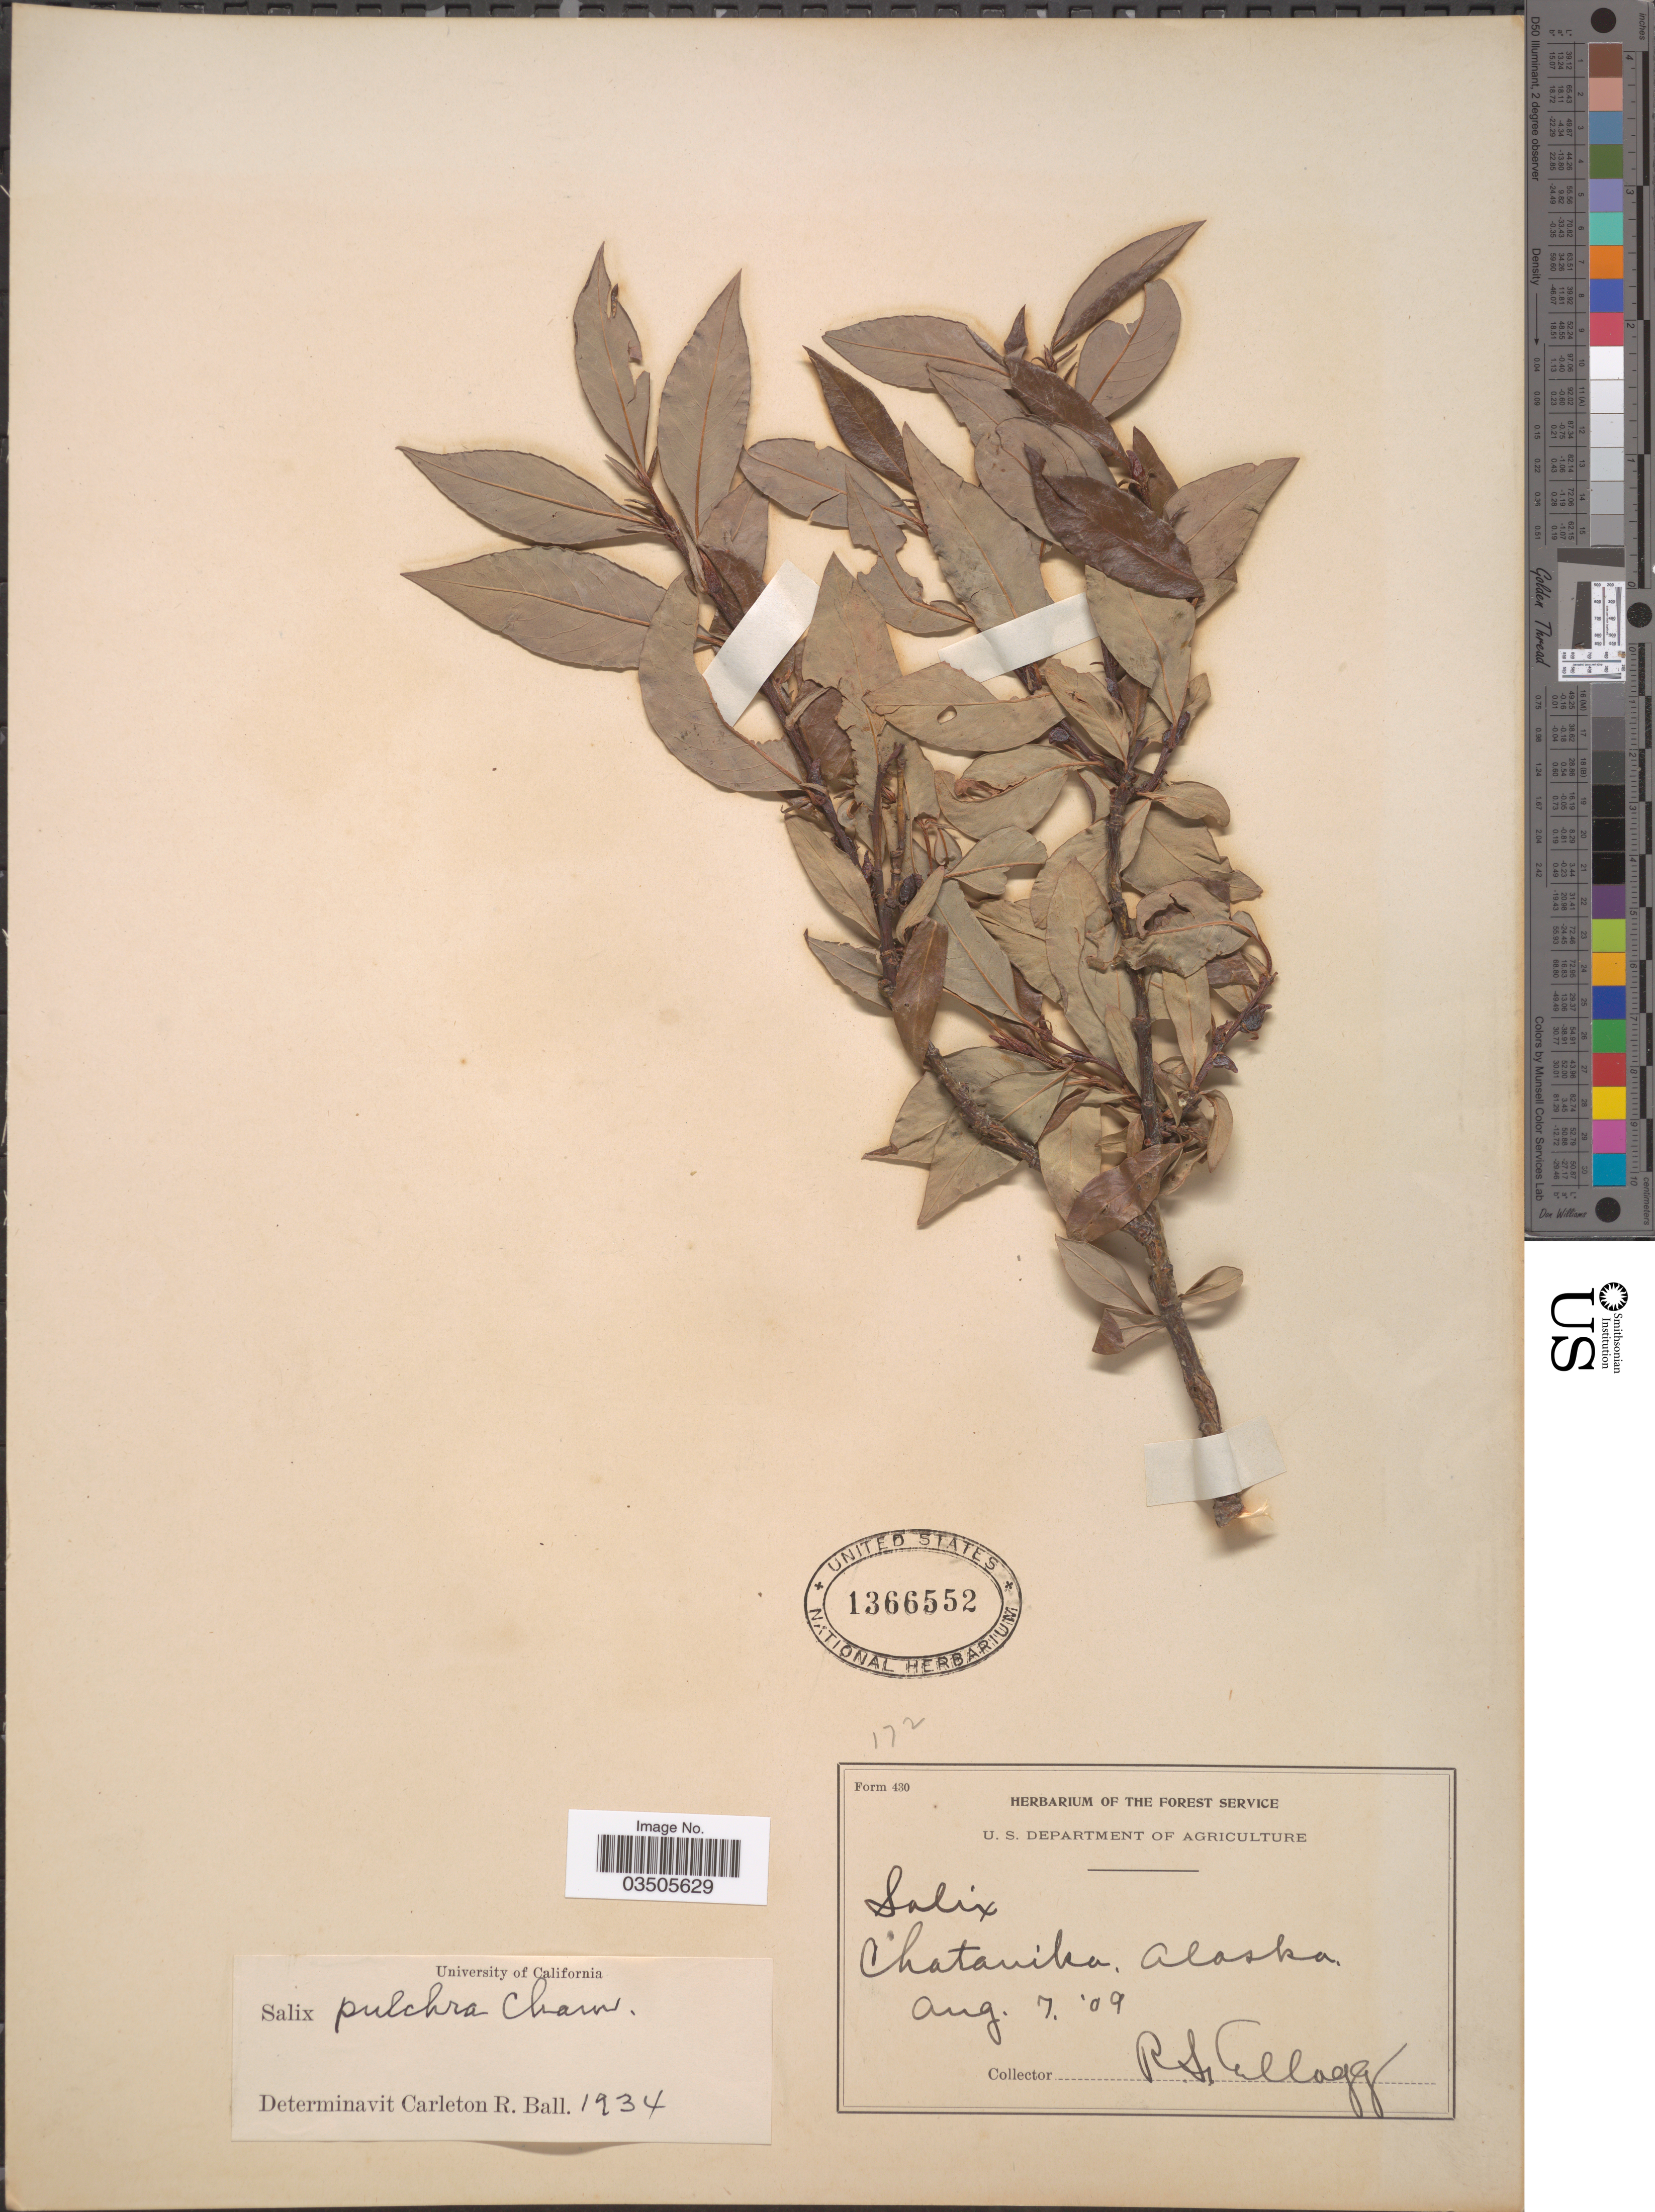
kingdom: Plantae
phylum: Tracheophyta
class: Magnoliopsida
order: Malpighiales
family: Salicaceae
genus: Salix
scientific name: Salix pulchra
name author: Cham.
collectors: R. Kellogg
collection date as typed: Transcribed d/m/y: 7/8/9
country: United States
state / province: Alaska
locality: Chatanika.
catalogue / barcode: US 1366552